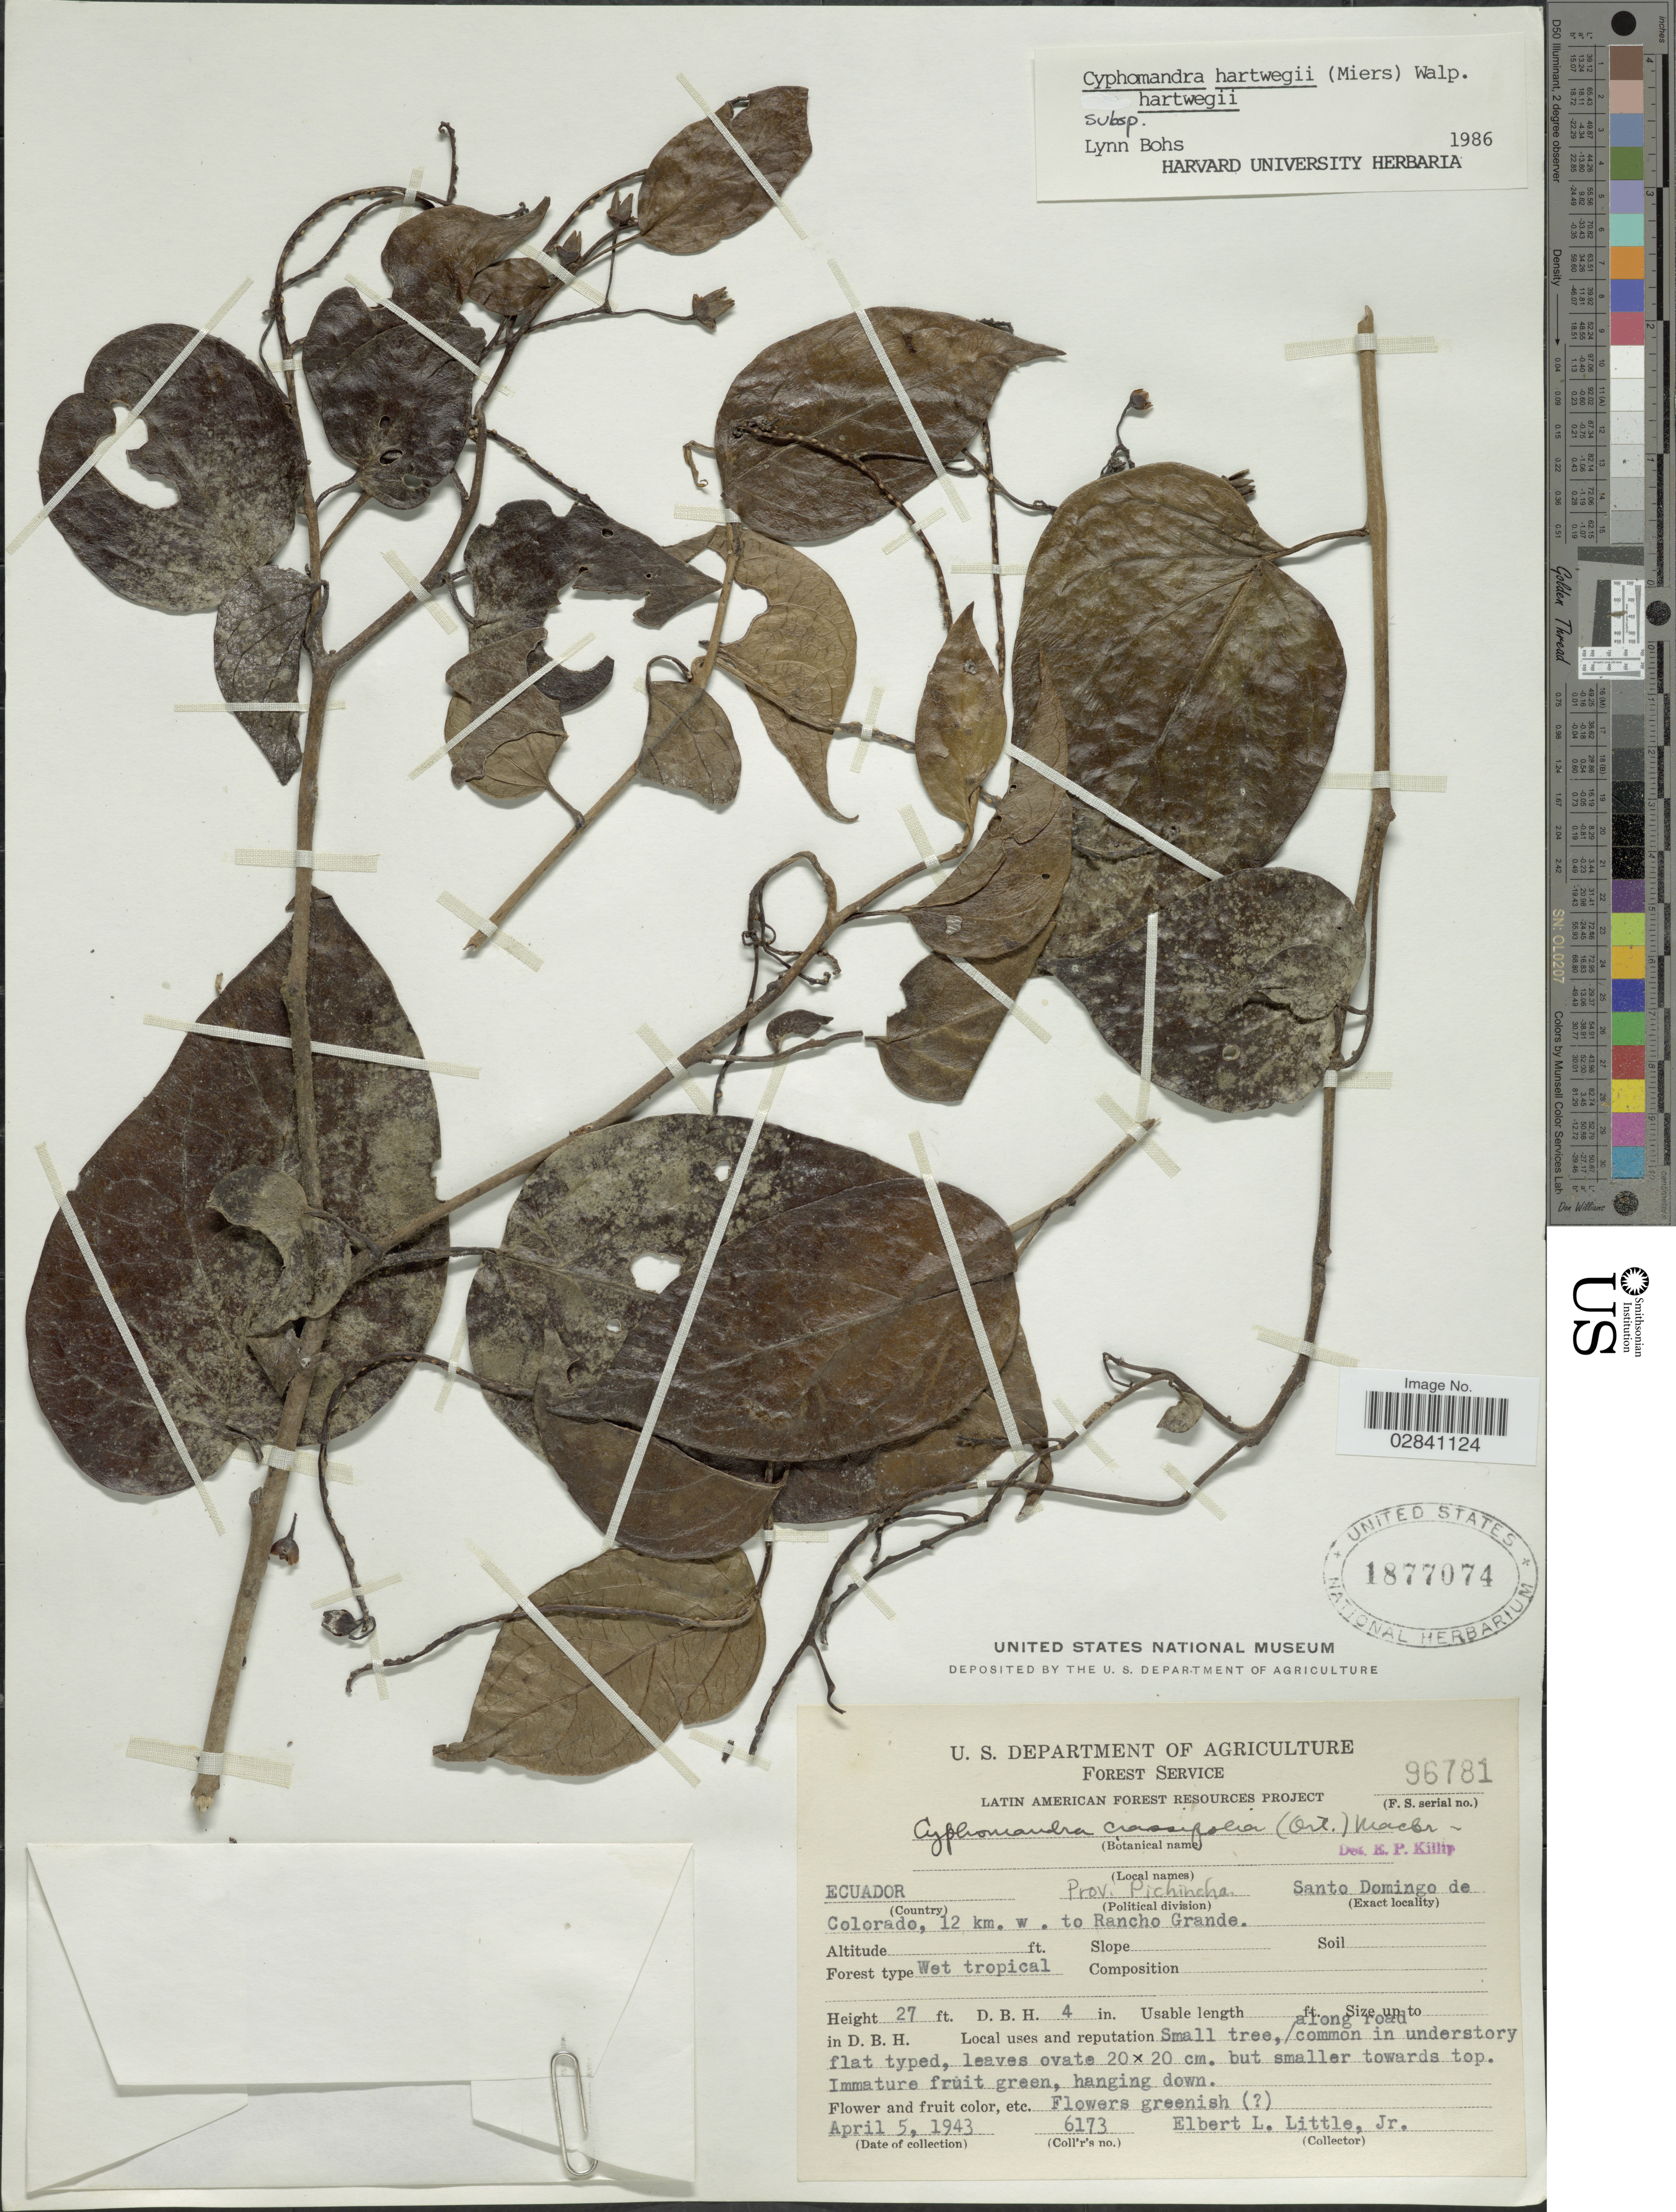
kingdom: Plantae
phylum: Tracheophyta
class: Magnoliopsida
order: Solanales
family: Solanaceae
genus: Cyphomandra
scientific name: Cyphomandra hartwegii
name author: (Miers) Sendtn. ex Walp.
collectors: E. L. Little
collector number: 6173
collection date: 1943-04-05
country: Ecuador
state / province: Pichincha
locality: Santo Domingo de Colorado, 12 km. w. to Rancho Grande.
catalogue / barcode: US 1877074